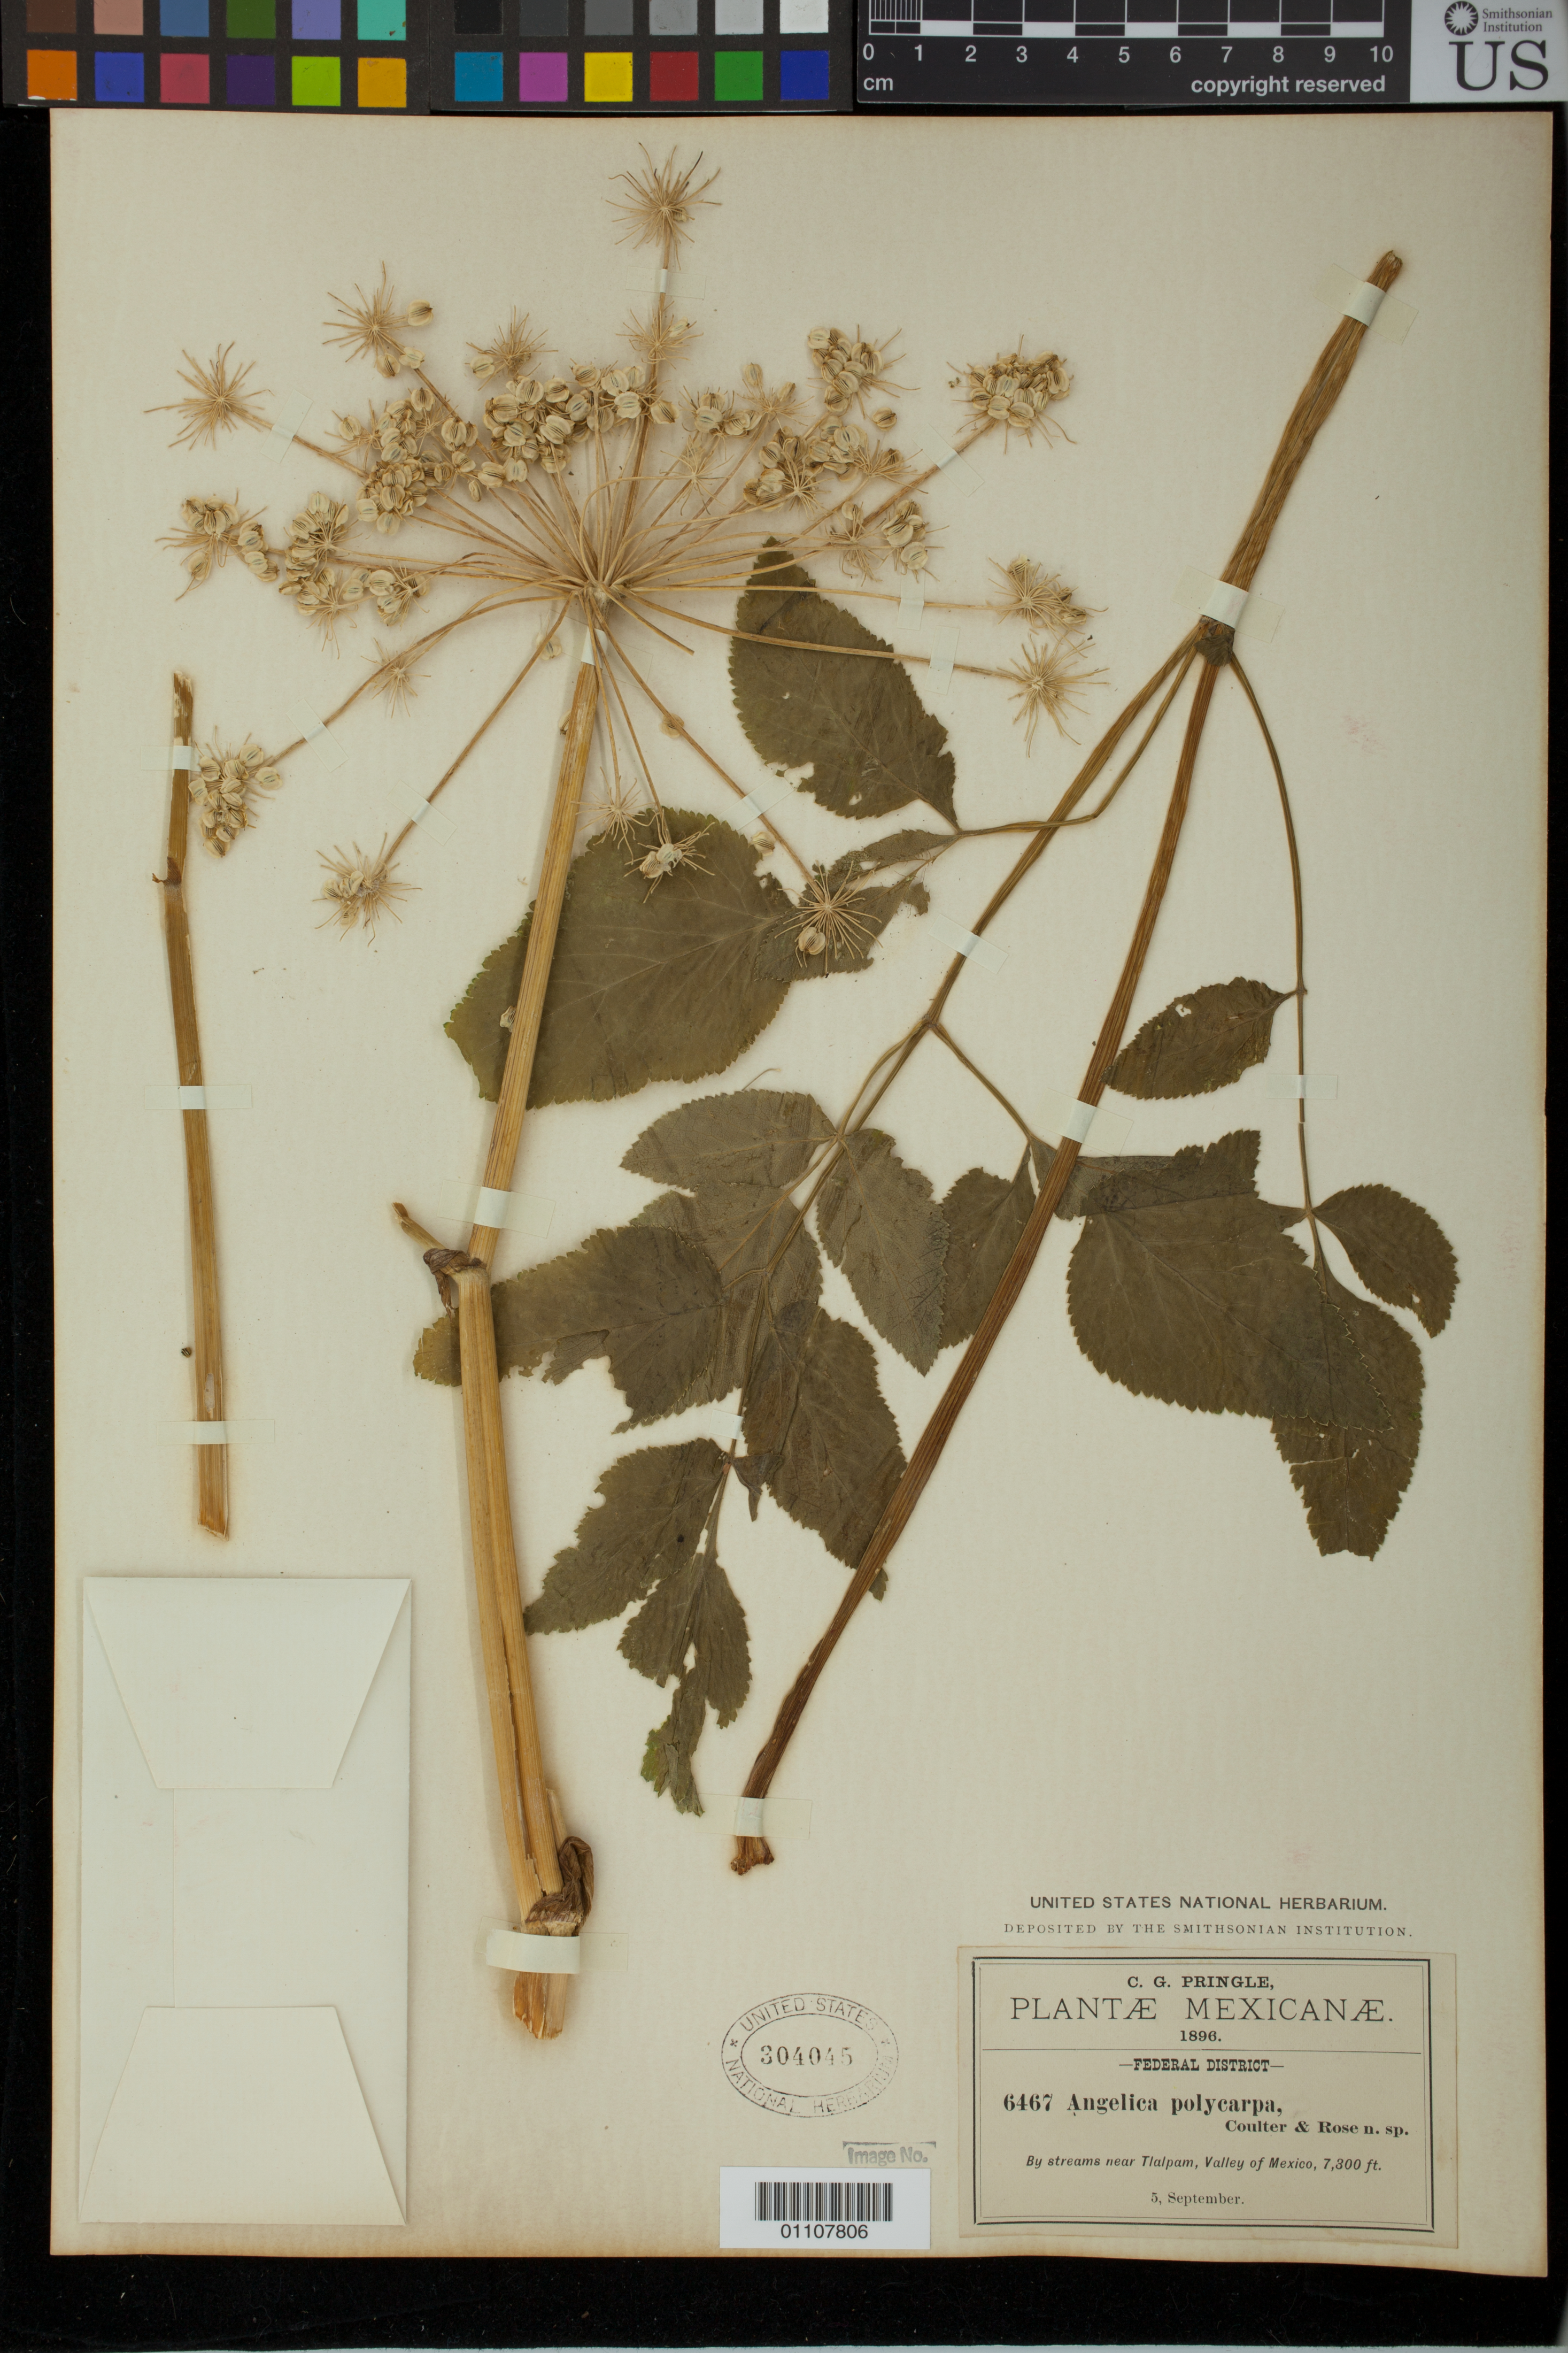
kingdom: Plantae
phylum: Tracheophyta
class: Magnoliopsida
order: Apiales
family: Apiaceae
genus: Angelica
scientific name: Angelica polycarpa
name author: J.M. Coult. & Rose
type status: Type Collection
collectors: C. G. Pringle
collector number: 6467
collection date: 1896-09-05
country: Mexico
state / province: Distrito Federal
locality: By streams near Tlalpam, Valley of Mexico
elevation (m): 2225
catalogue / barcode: US 304045